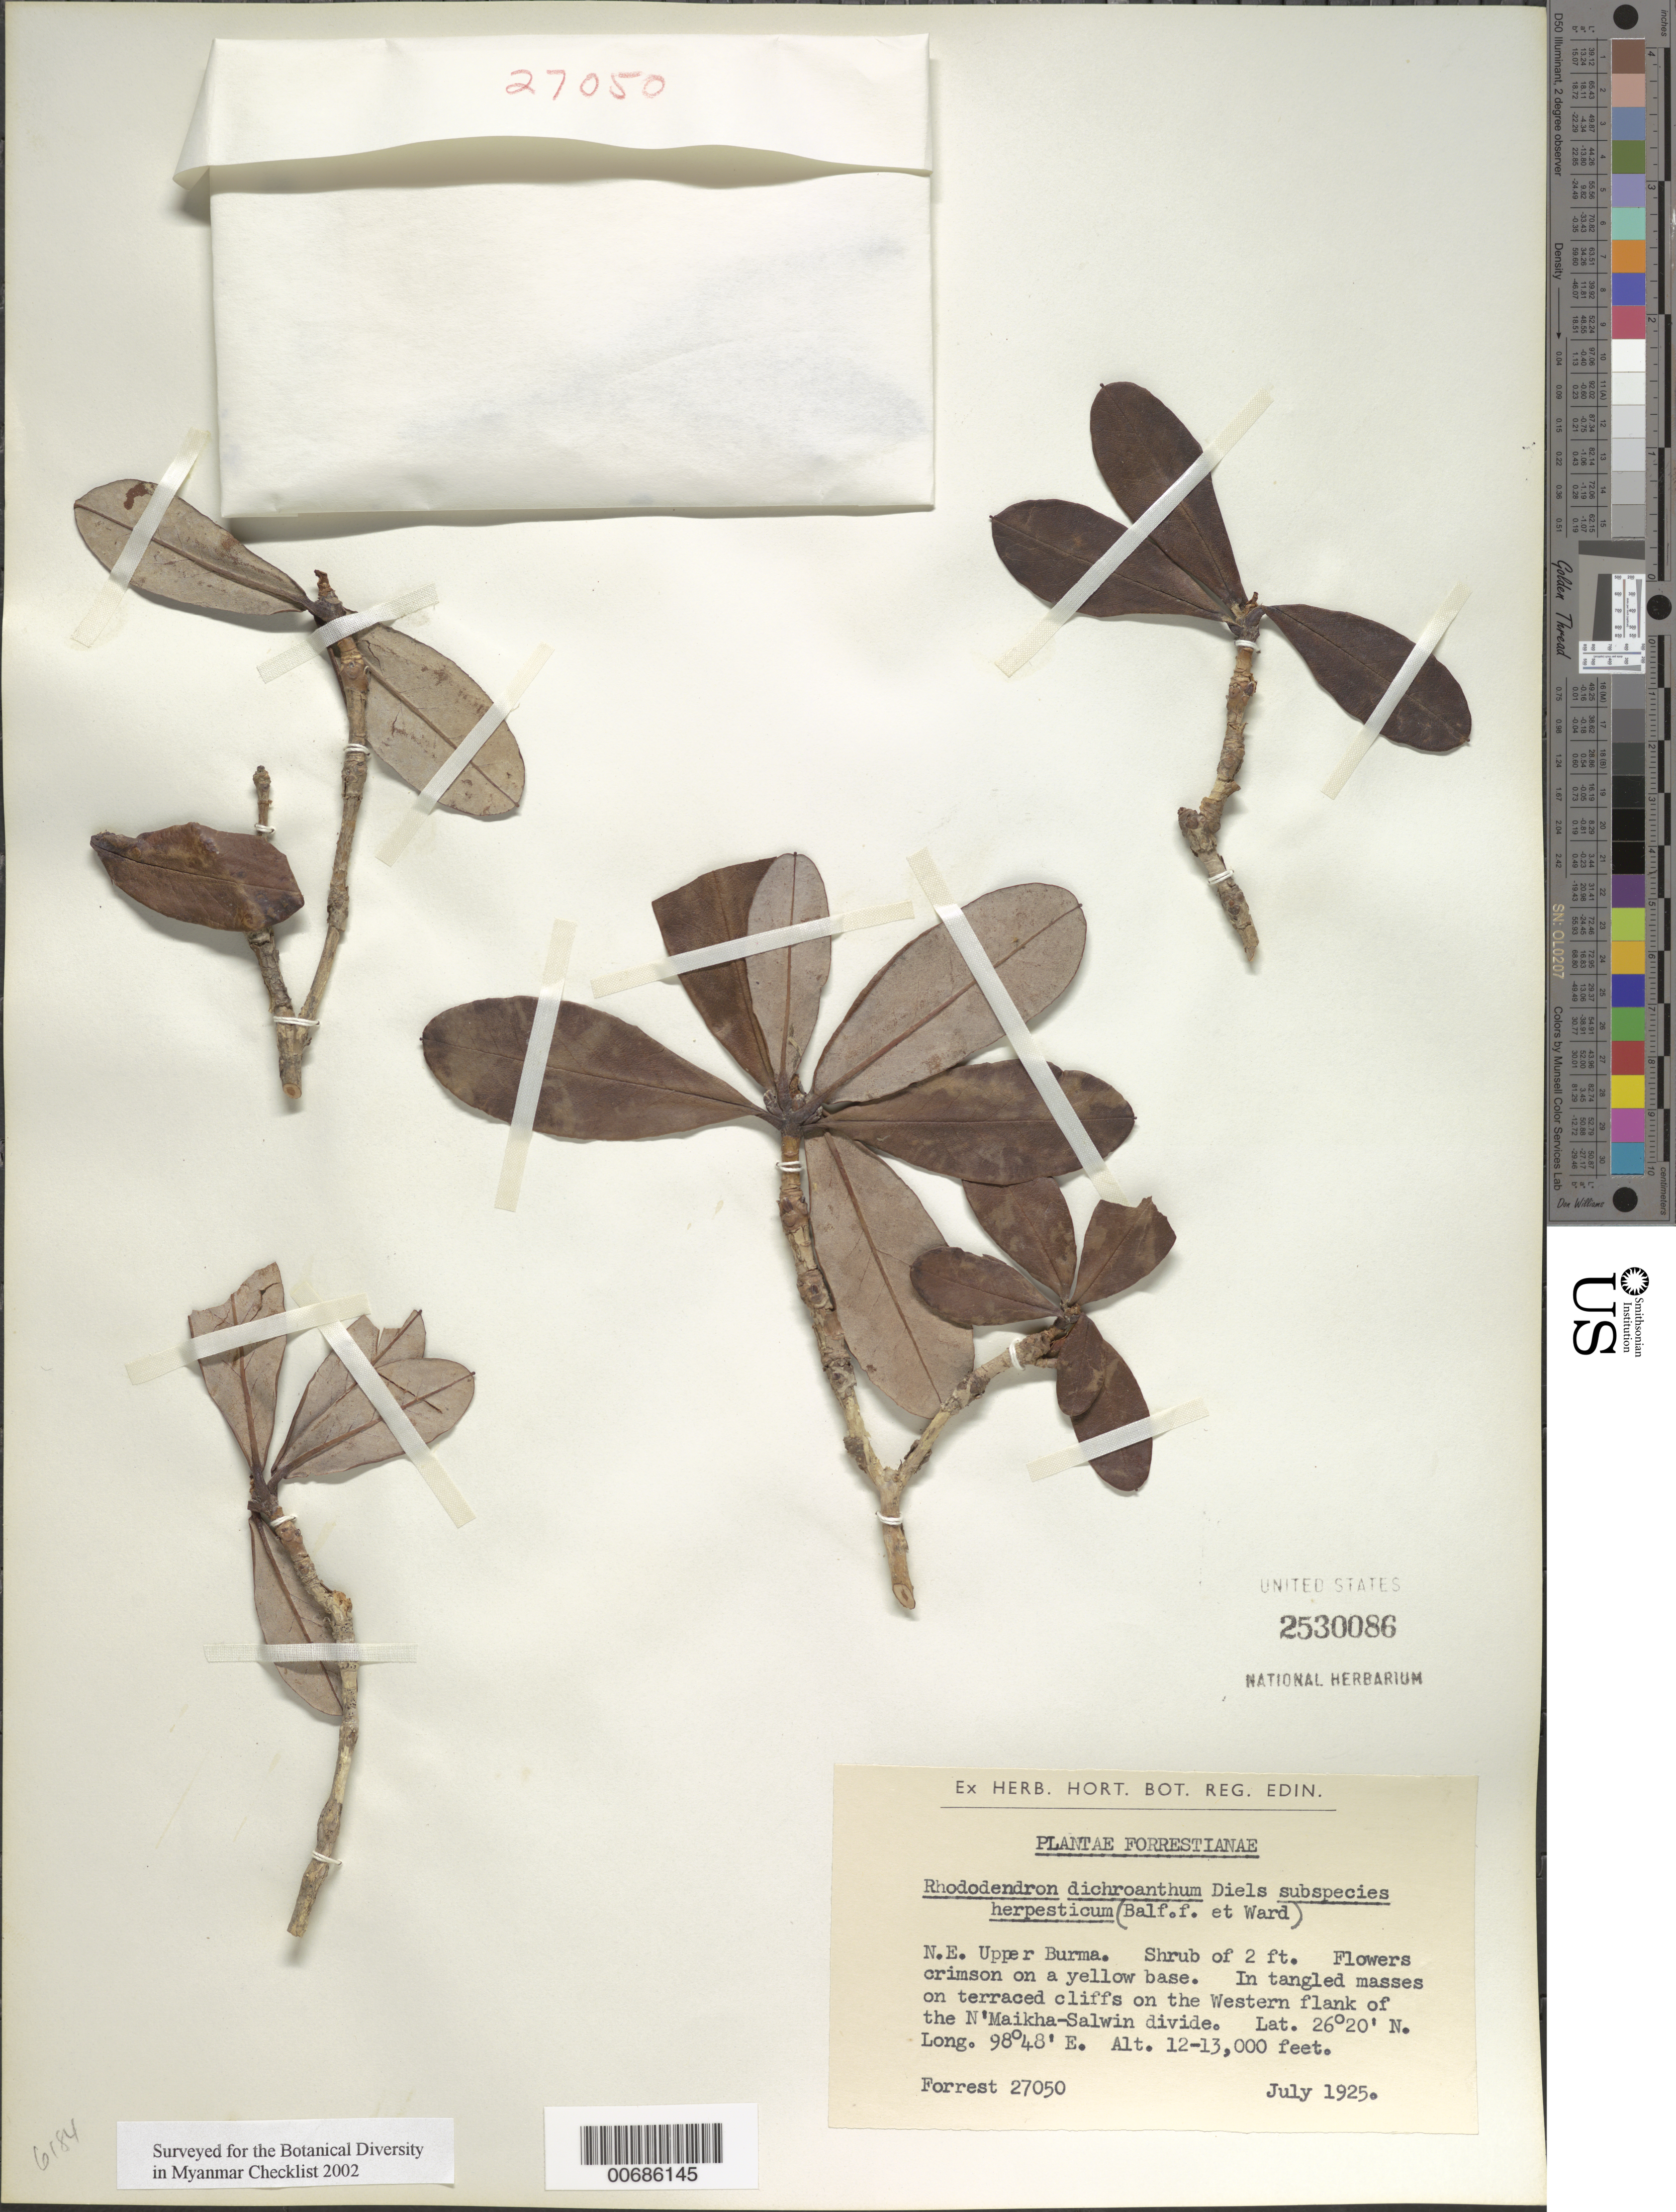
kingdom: Plantae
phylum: Tracheophyta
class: Magnoliopsida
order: Ericales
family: Ericaceae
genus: Rhododendron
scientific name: Rhododendron dichroanthum subsp. herpesticum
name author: (Balf. f. & Kingdon-Ward) Cowan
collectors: G. Forrest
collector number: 27050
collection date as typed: Jul 1925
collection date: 1925-07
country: Myanmar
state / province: Kachin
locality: N'Maikha-Salwin Divide, W flank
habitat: Terraced cliffs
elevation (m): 3658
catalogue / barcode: US 2530086